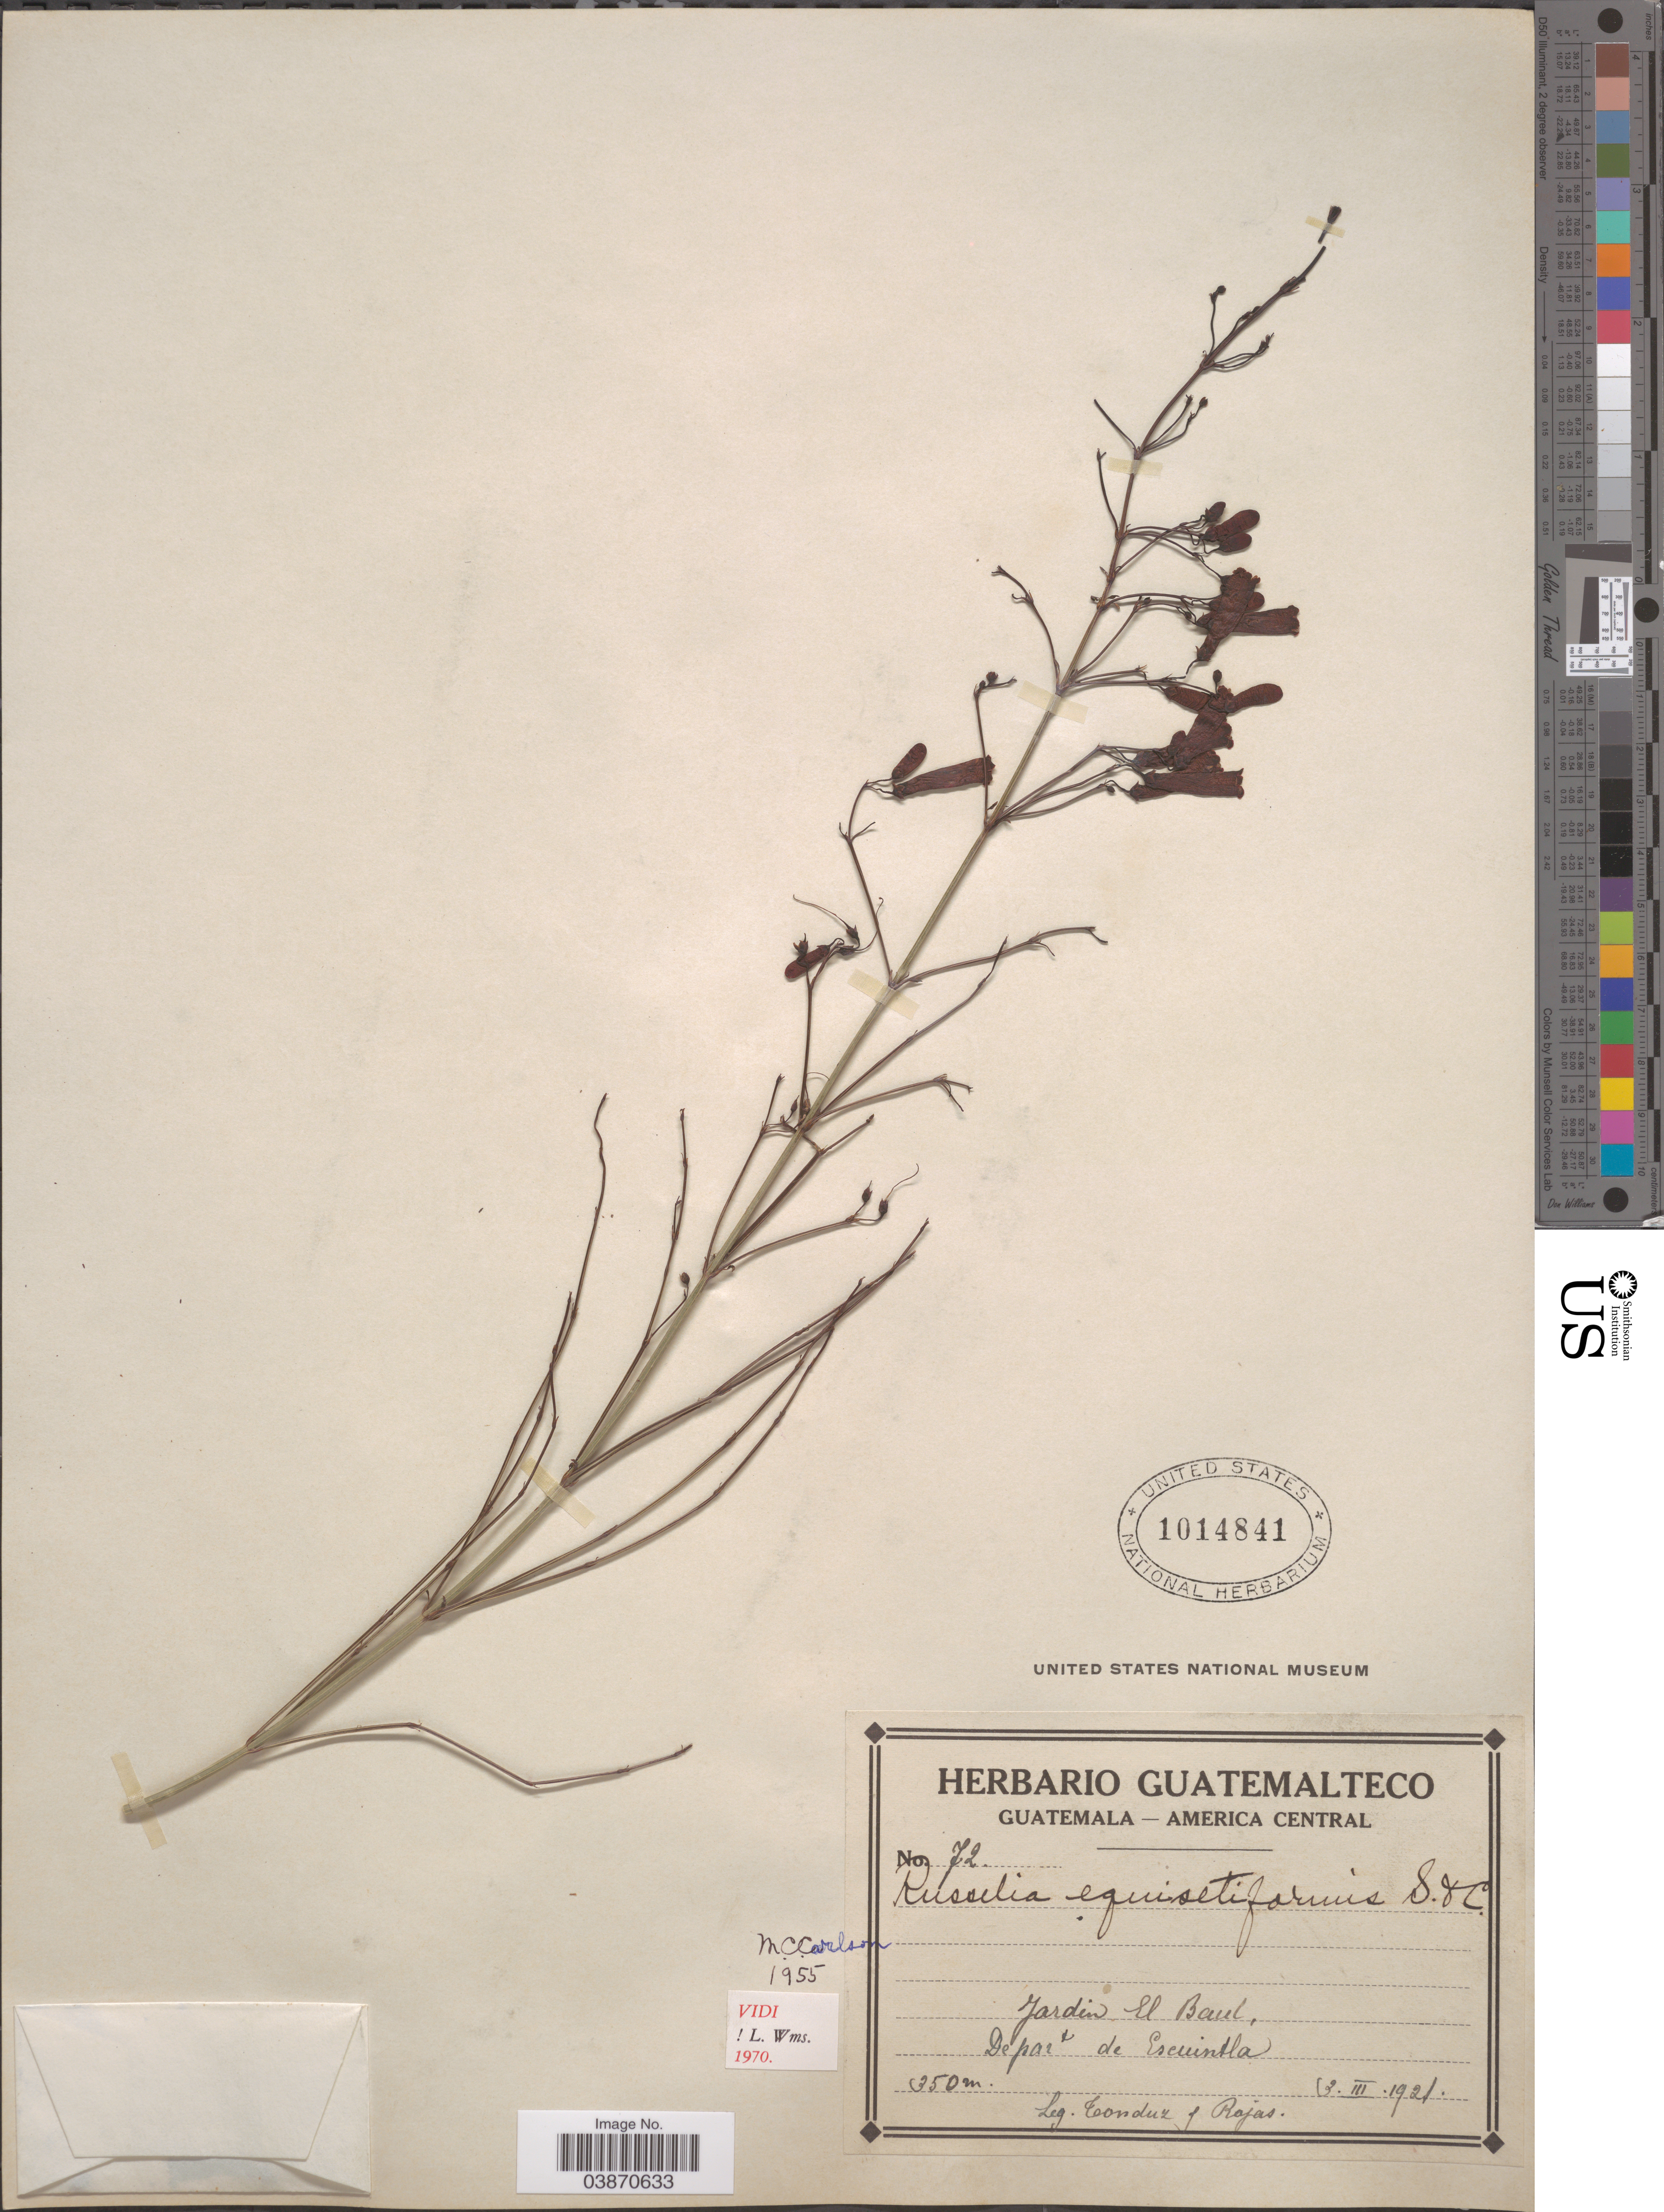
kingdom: Plantae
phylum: Tracheophyta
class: Magnoliopsida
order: Lamiales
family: Plantaginaceae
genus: Russelia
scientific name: Russelia equisetiformis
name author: Schltdl. & Cham.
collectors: Tonduz & Rojas, --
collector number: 72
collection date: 1921-03-03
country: Guatemala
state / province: Escuintla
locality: Jardin El Baul, Depart de Escuintla.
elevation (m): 350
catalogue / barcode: US 1014841